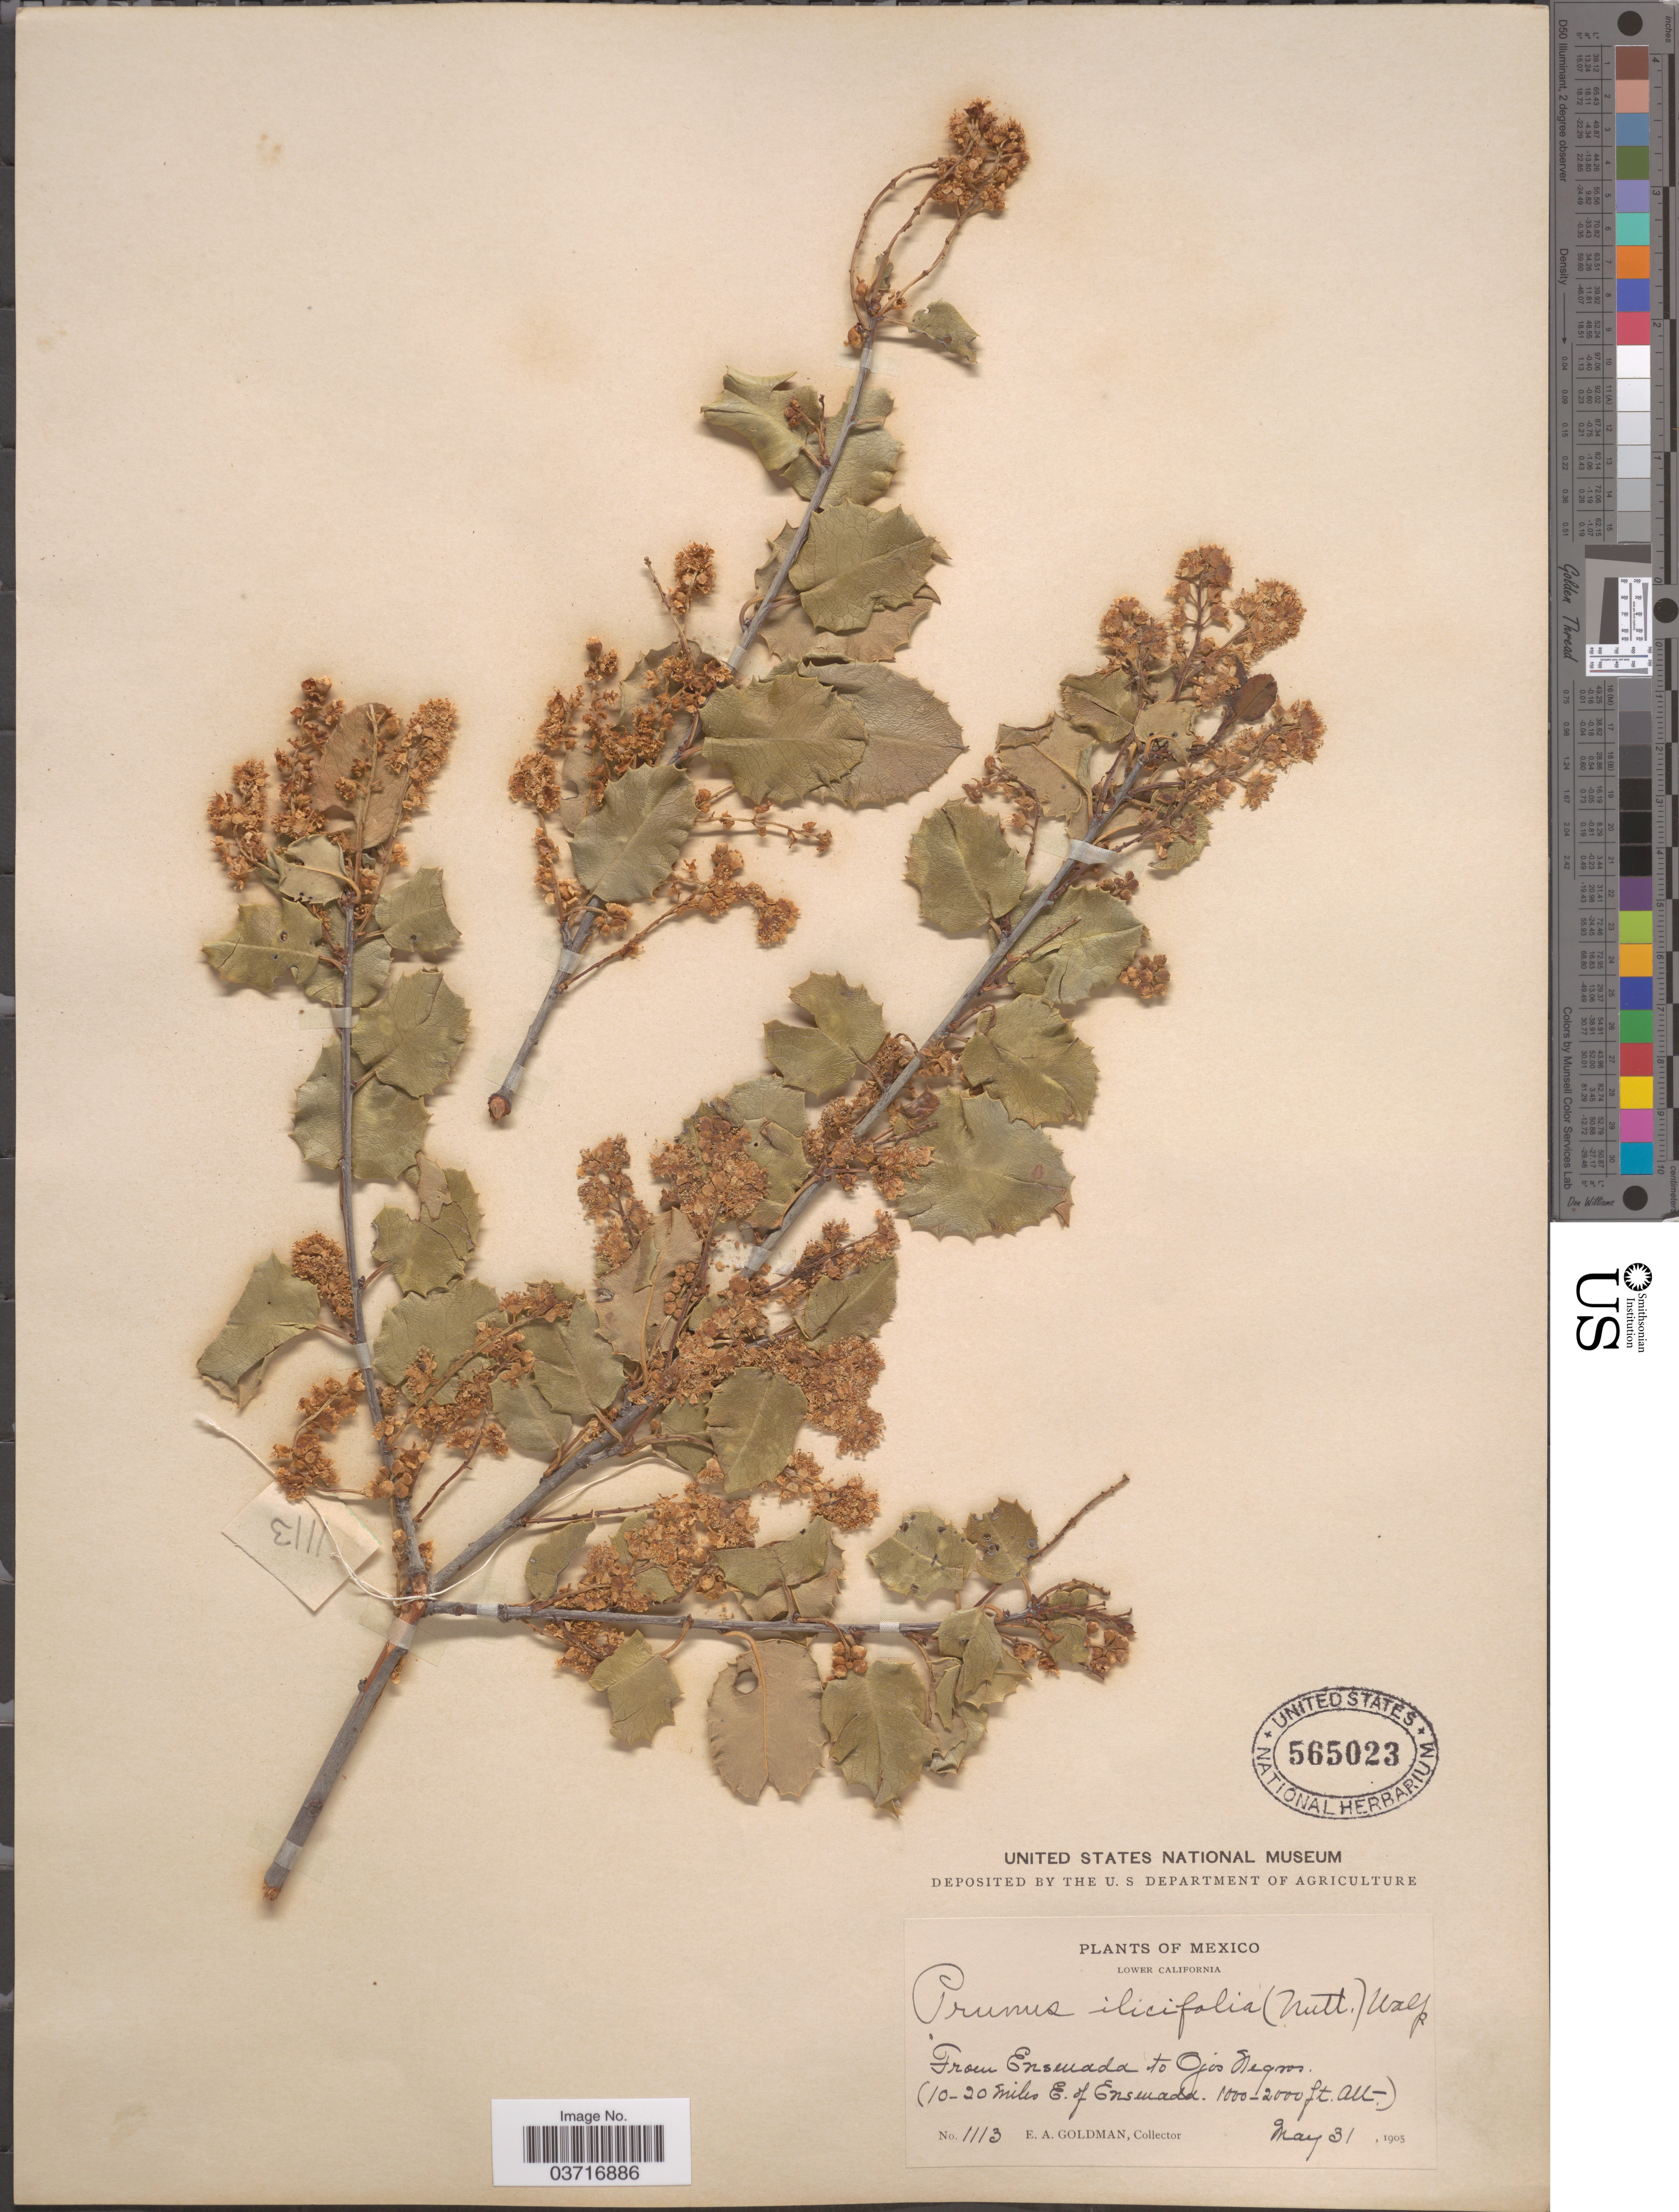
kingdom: Plantae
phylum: Tracheophyta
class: Magnoliopsida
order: Rosales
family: Rosaceae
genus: Prunus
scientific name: Prunus ilicifolia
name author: (Nutt. ex Hook. & Arn.) D. Dietr.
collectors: E. A. Goldman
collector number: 1113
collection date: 1905-05-31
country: Mexico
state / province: Baja California Norte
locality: Lower California. From Ensenada to Ojos Negros (10-20 miles E. of Ensenada).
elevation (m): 305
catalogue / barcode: US 565023